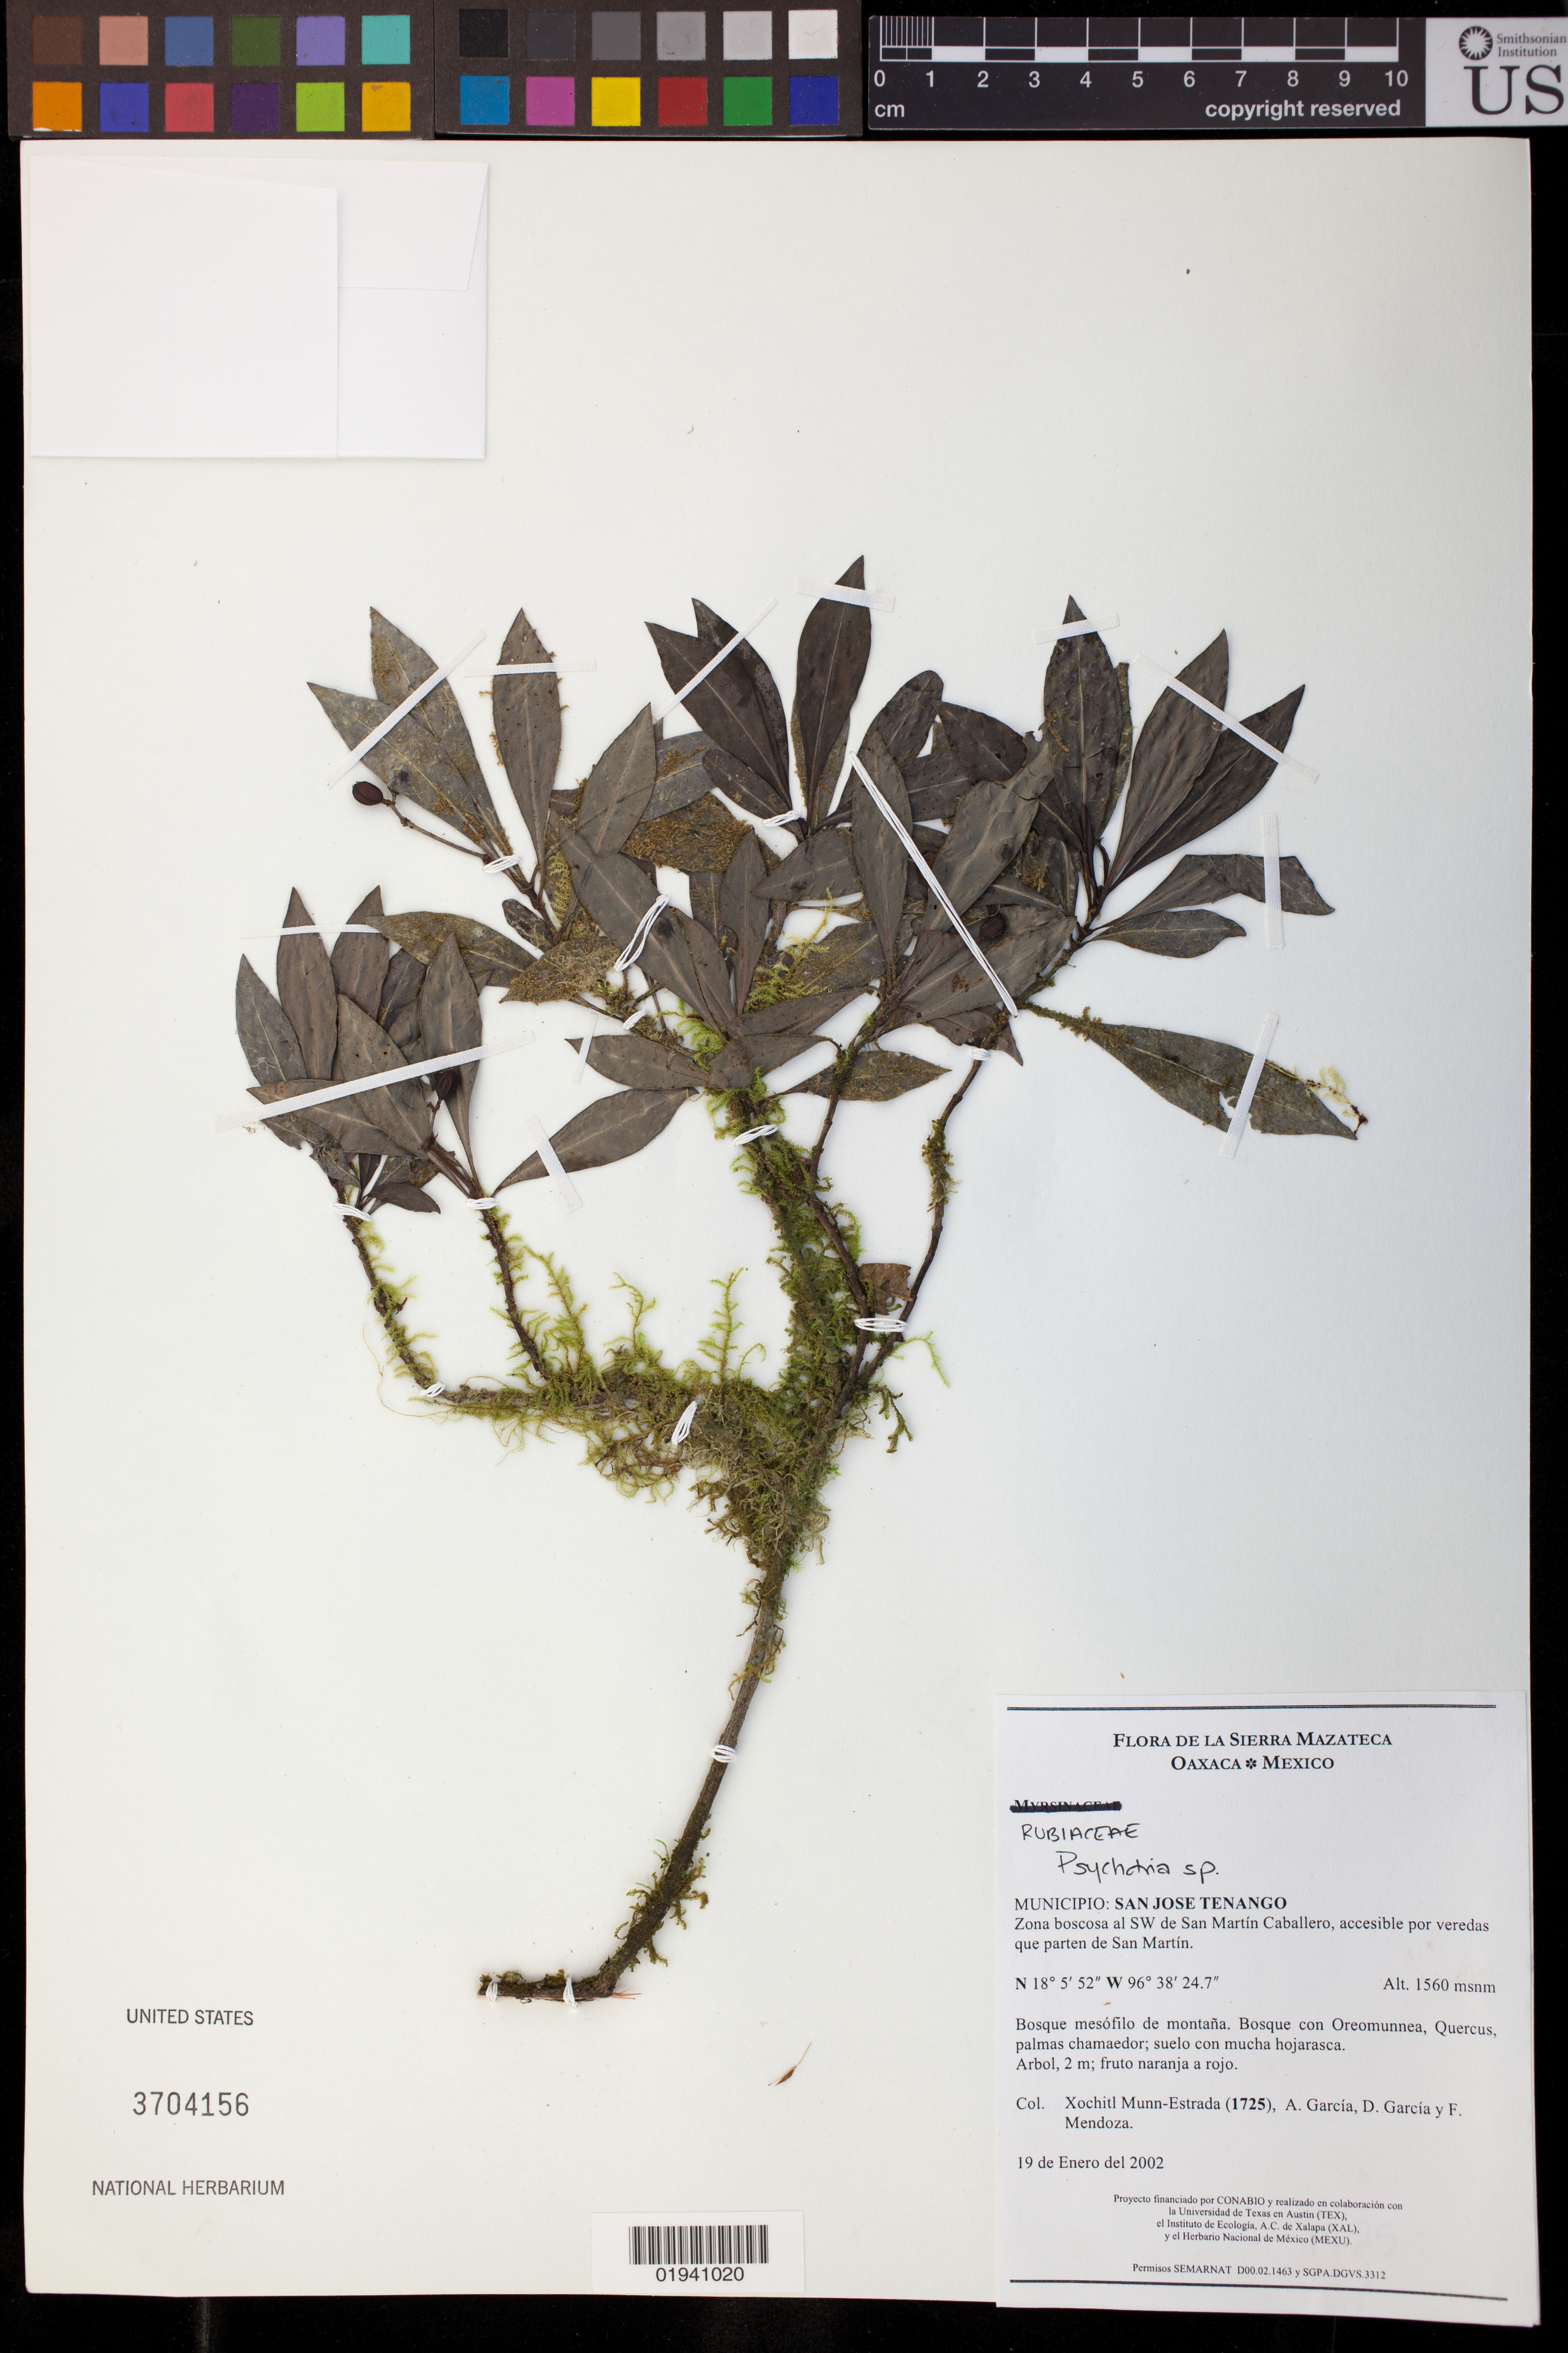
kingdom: Plantae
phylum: Tracheophyta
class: Magnoliopsida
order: Gentianales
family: Rubiaceae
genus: Psychotria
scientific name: Psychotria sp.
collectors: X. Munn-Estrada, A. García, D. Garcia & F. Mendoza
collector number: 1725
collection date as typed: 19 de Enero del 2002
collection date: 2002-01-19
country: Mexico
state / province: Oaxaca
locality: San Jose Tenango, Zona boscosa al SW de San Martin Caballero, accesible por veredas que parten de San Martin.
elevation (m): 1560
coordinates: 18 05 52 N, 96 38 24.7 W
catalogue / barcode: US 3704156